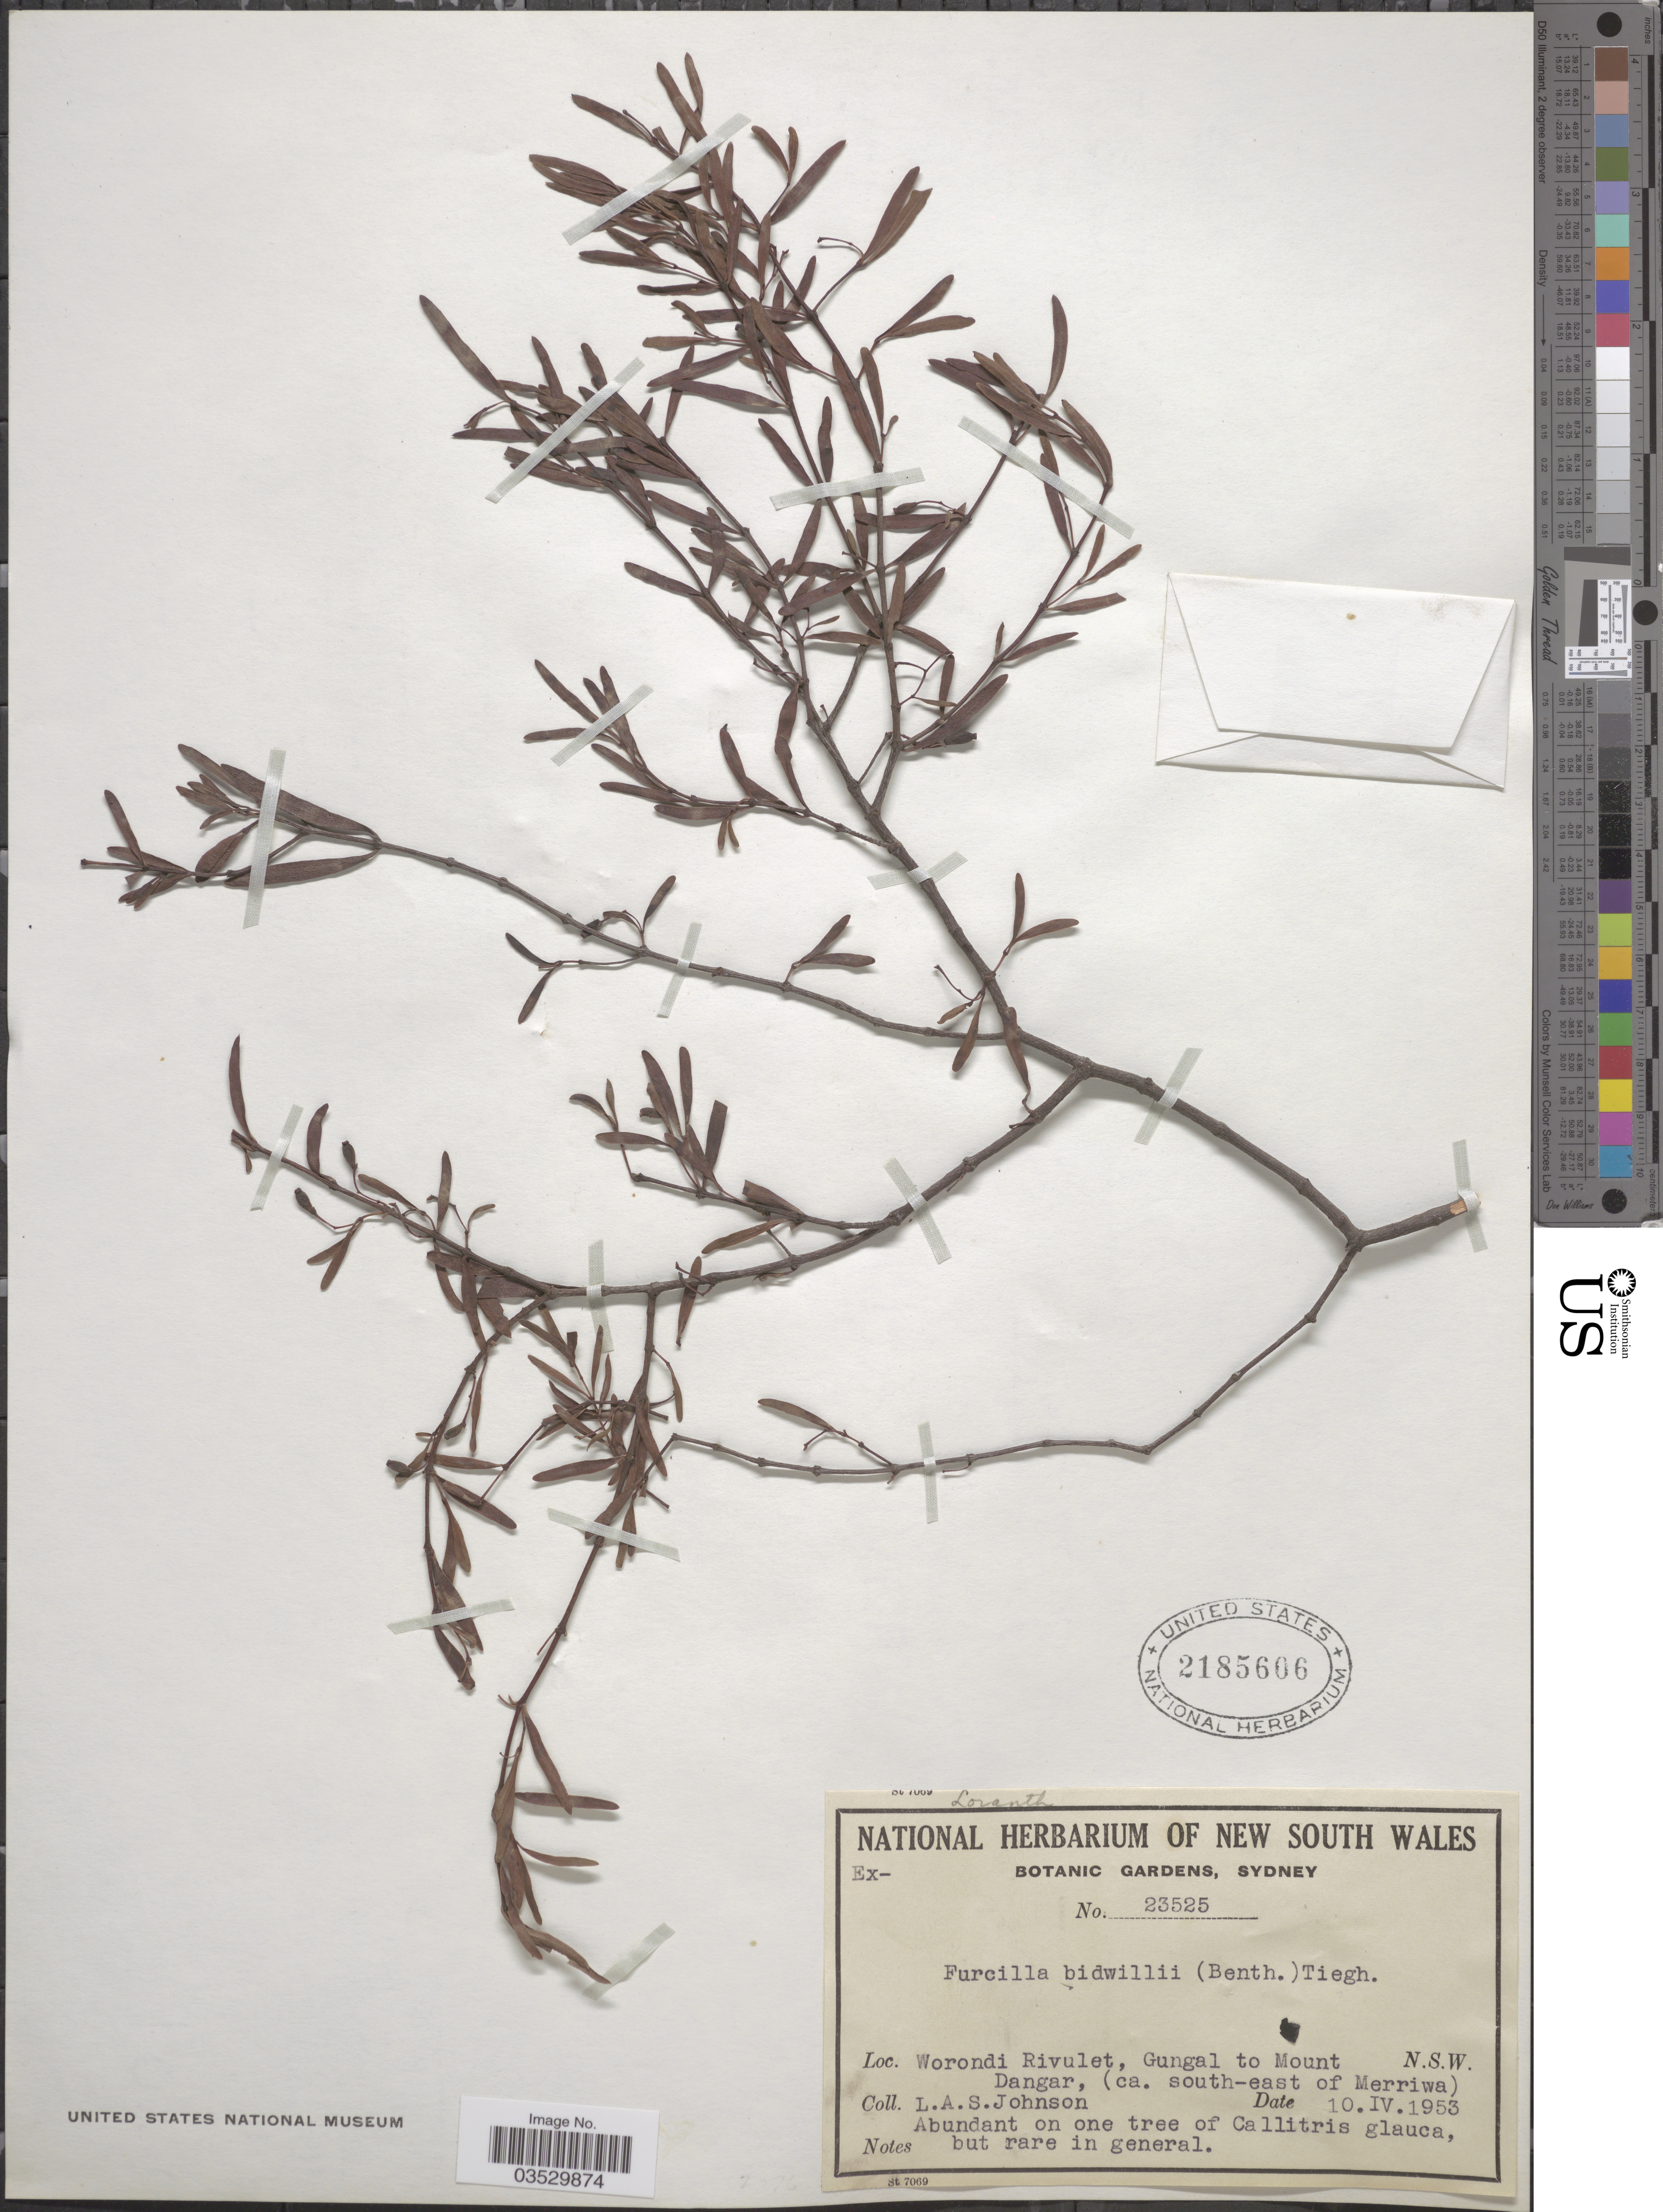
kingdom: Plantae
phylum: Tracheophyta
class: Magnoliopsida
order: Santalales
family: Loranthaceae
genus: Muellerina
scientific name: Muellerina bidwillii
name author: (Benth.) Barlow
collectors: L. A. S. Johnson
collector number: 23525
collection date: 1953-04-10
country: Australia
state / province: New South Wales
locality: Worondi Rivulet, Gungal to Mount Dangar, (ca. south-east of Merriwa).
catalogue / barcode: US 2185606